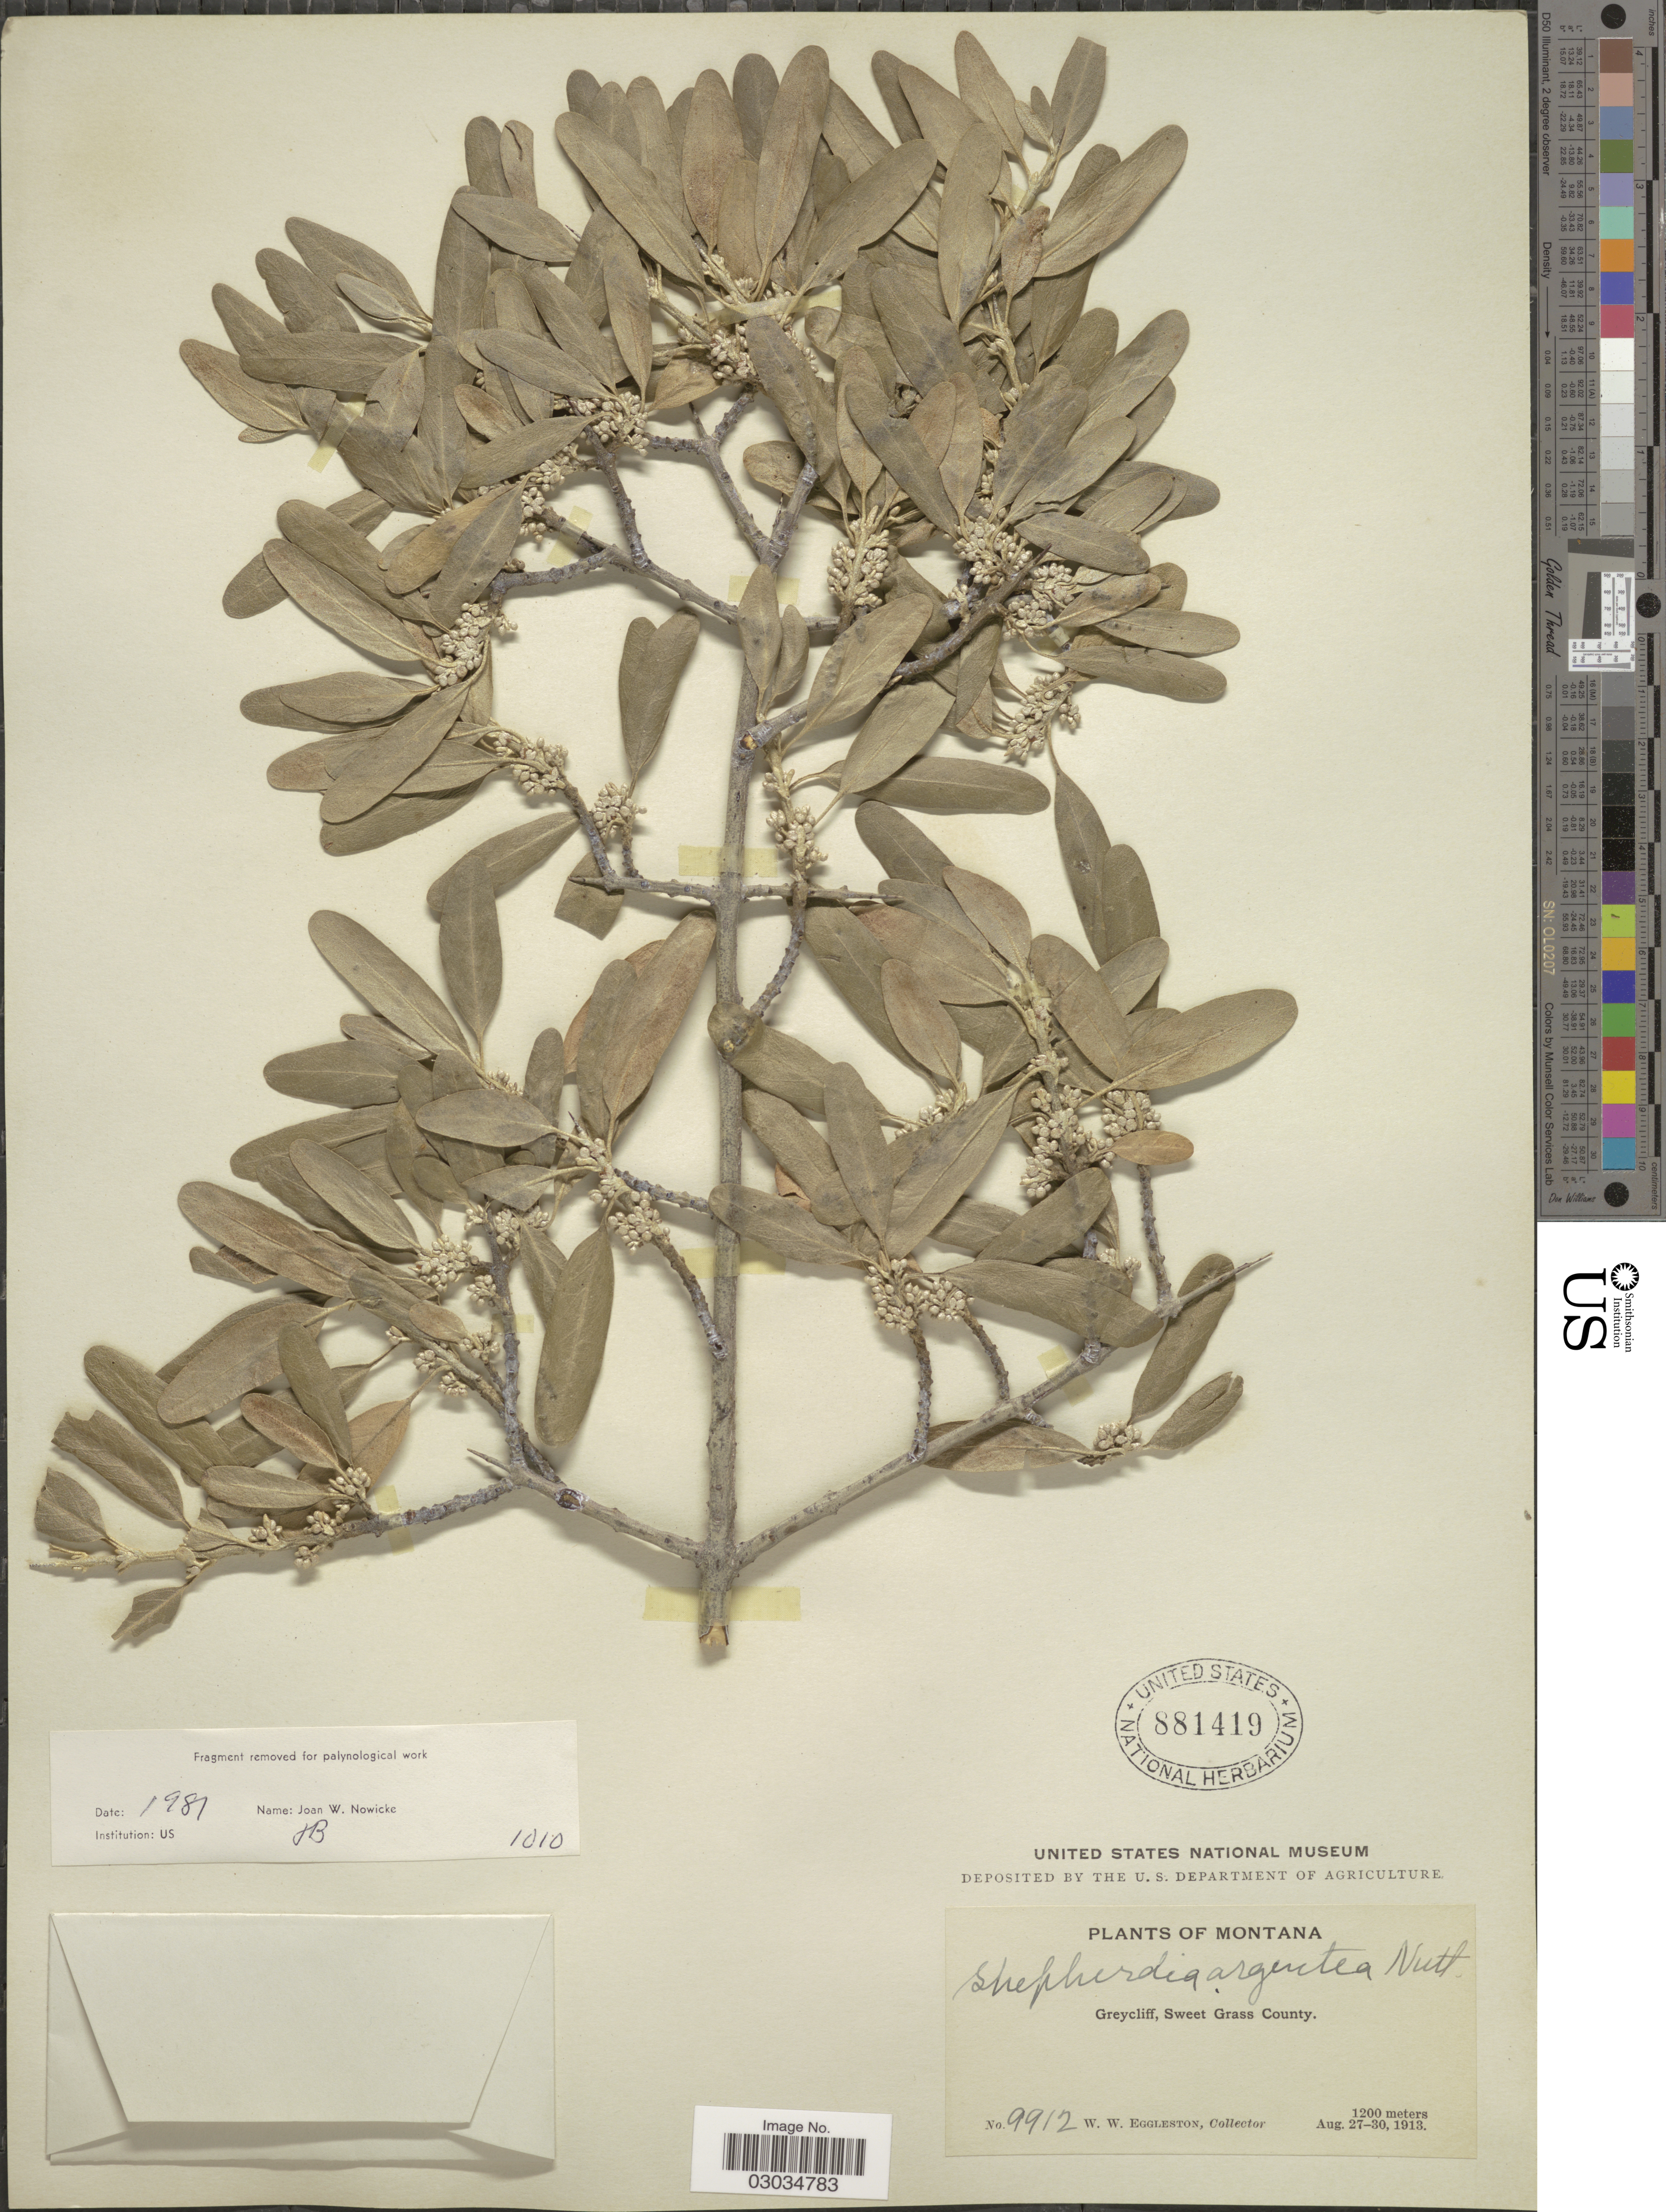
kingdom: Plantae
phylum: Tracheophyta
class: Magnoliopsida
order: Rosales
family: Elaeagnaceae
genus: Shepherdia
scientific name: Shepherdia argentea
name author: (Pursh) Nutt.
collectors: W. W. Eggleston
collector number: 9912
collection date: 1913-08-27/1913-08-30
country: United States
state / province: Montana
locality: Greycliff, Sweet Grass County.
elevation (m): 1200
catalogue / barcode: US 881419